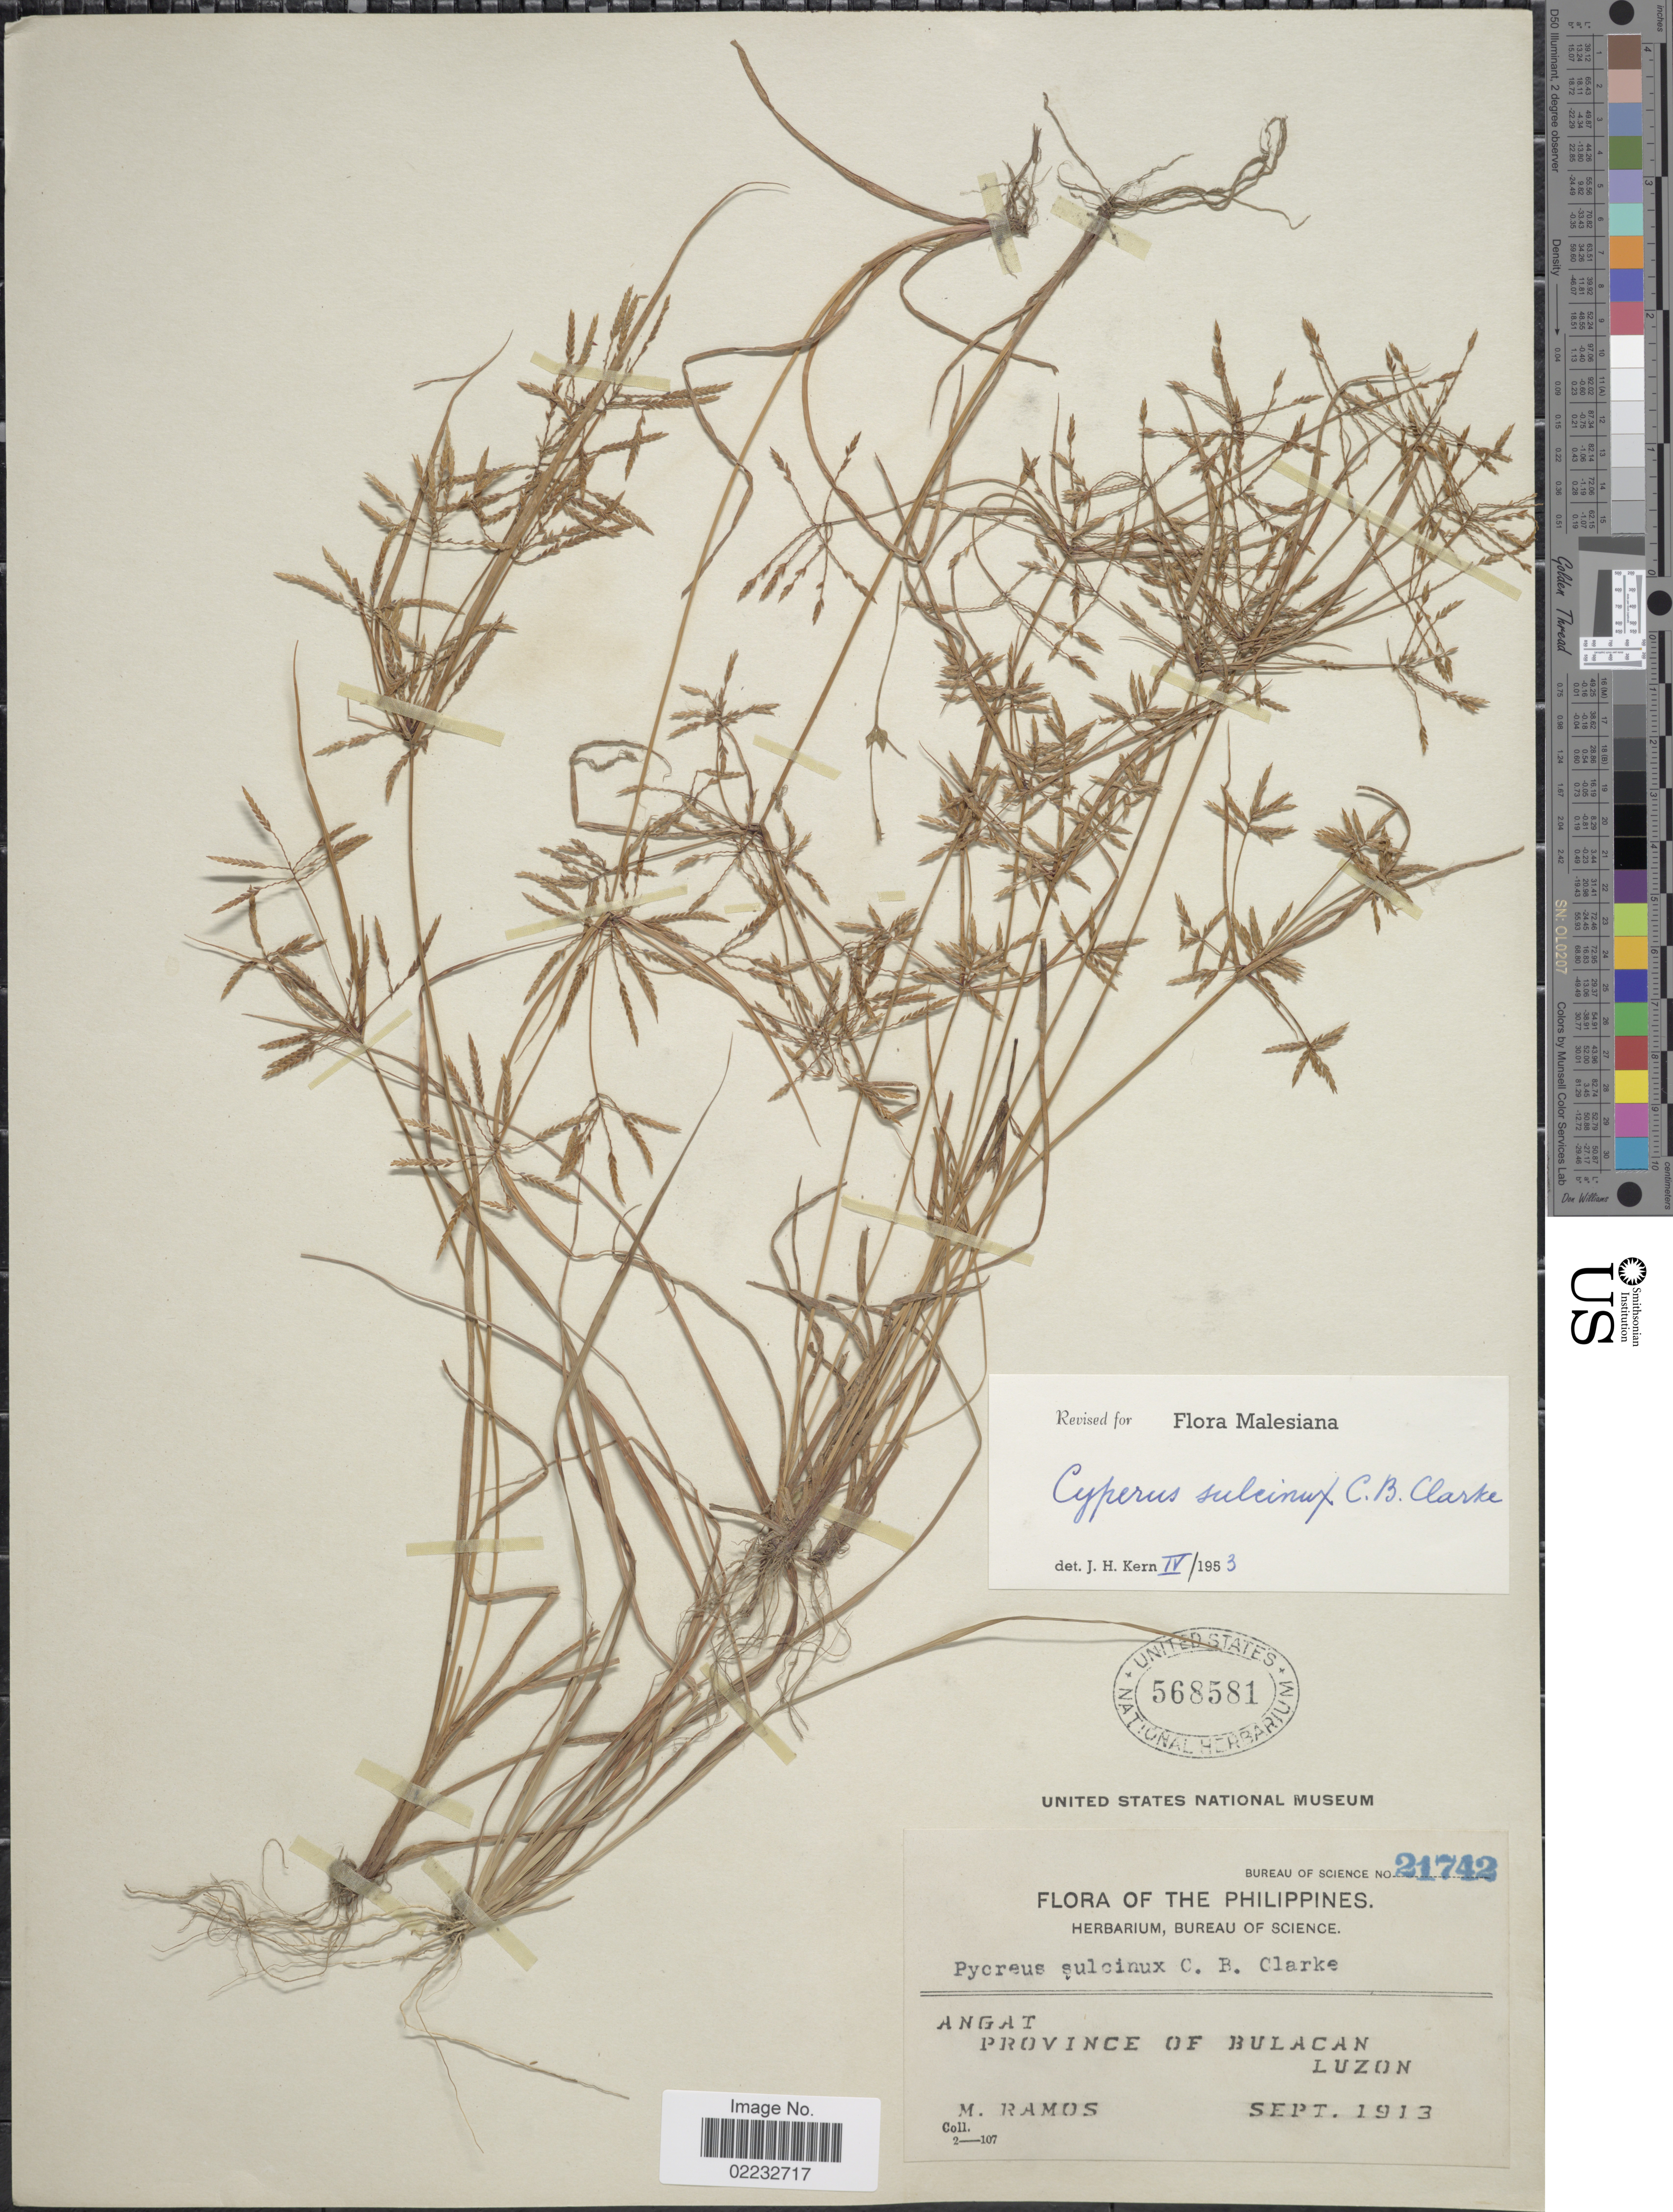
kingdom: Plantae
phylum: Tracheophyta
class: Liliopsida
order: Poales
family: Cyperaceae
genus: Cyperus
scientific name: Cyperus sulcinux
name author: C.B. Clarke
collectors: M. Ramos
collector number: Bureau of Science 21742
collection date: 1913-09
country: Philippines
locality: Angat. Province of Bulacan, Luzon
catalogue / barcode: US 568581